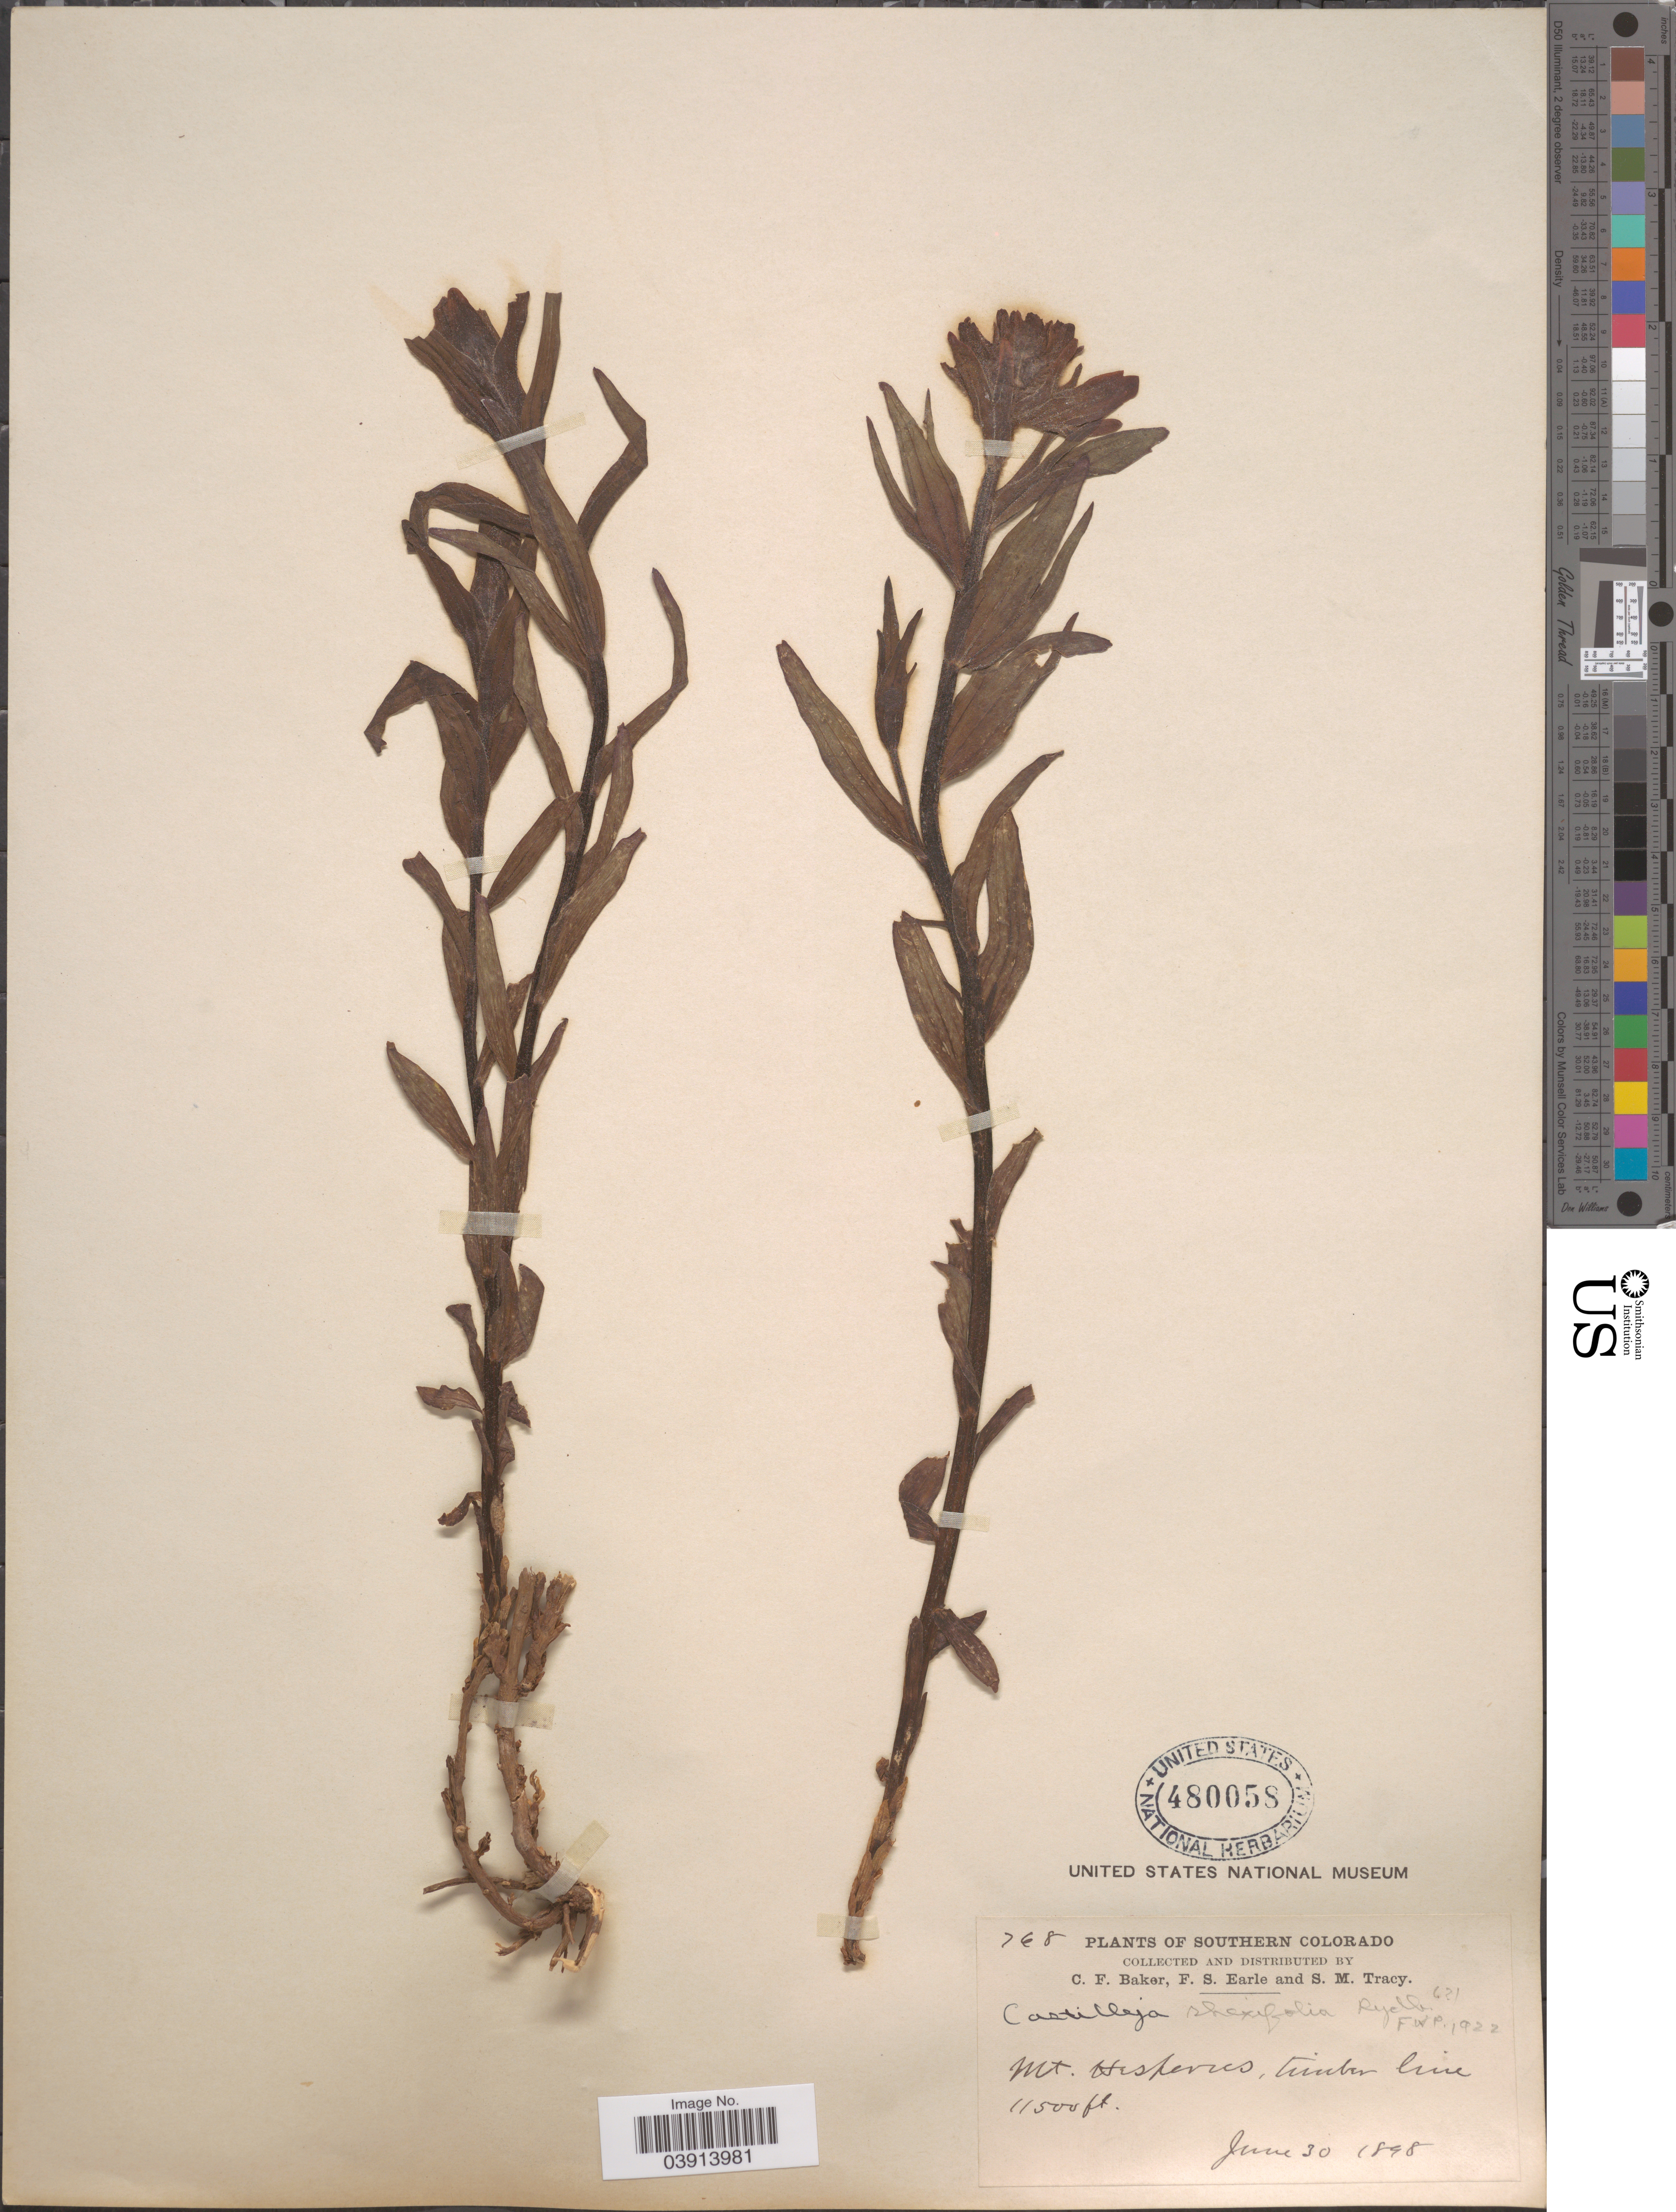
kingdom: Plantae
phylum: Tracheophyta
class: Magnoliopsida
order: Lamiales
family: Orobanchaceae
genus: Castilleja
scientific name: Castilleja rhexiifolia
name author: Rydb.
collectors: C. F. Baker, F. S. Earle & S. M. Tracy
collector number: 768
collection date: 1898-06-30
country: United States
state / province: Colorado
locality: Southern Colorado. Mt. Hesperus, timber line.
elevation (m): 3505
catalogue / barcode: US 480058